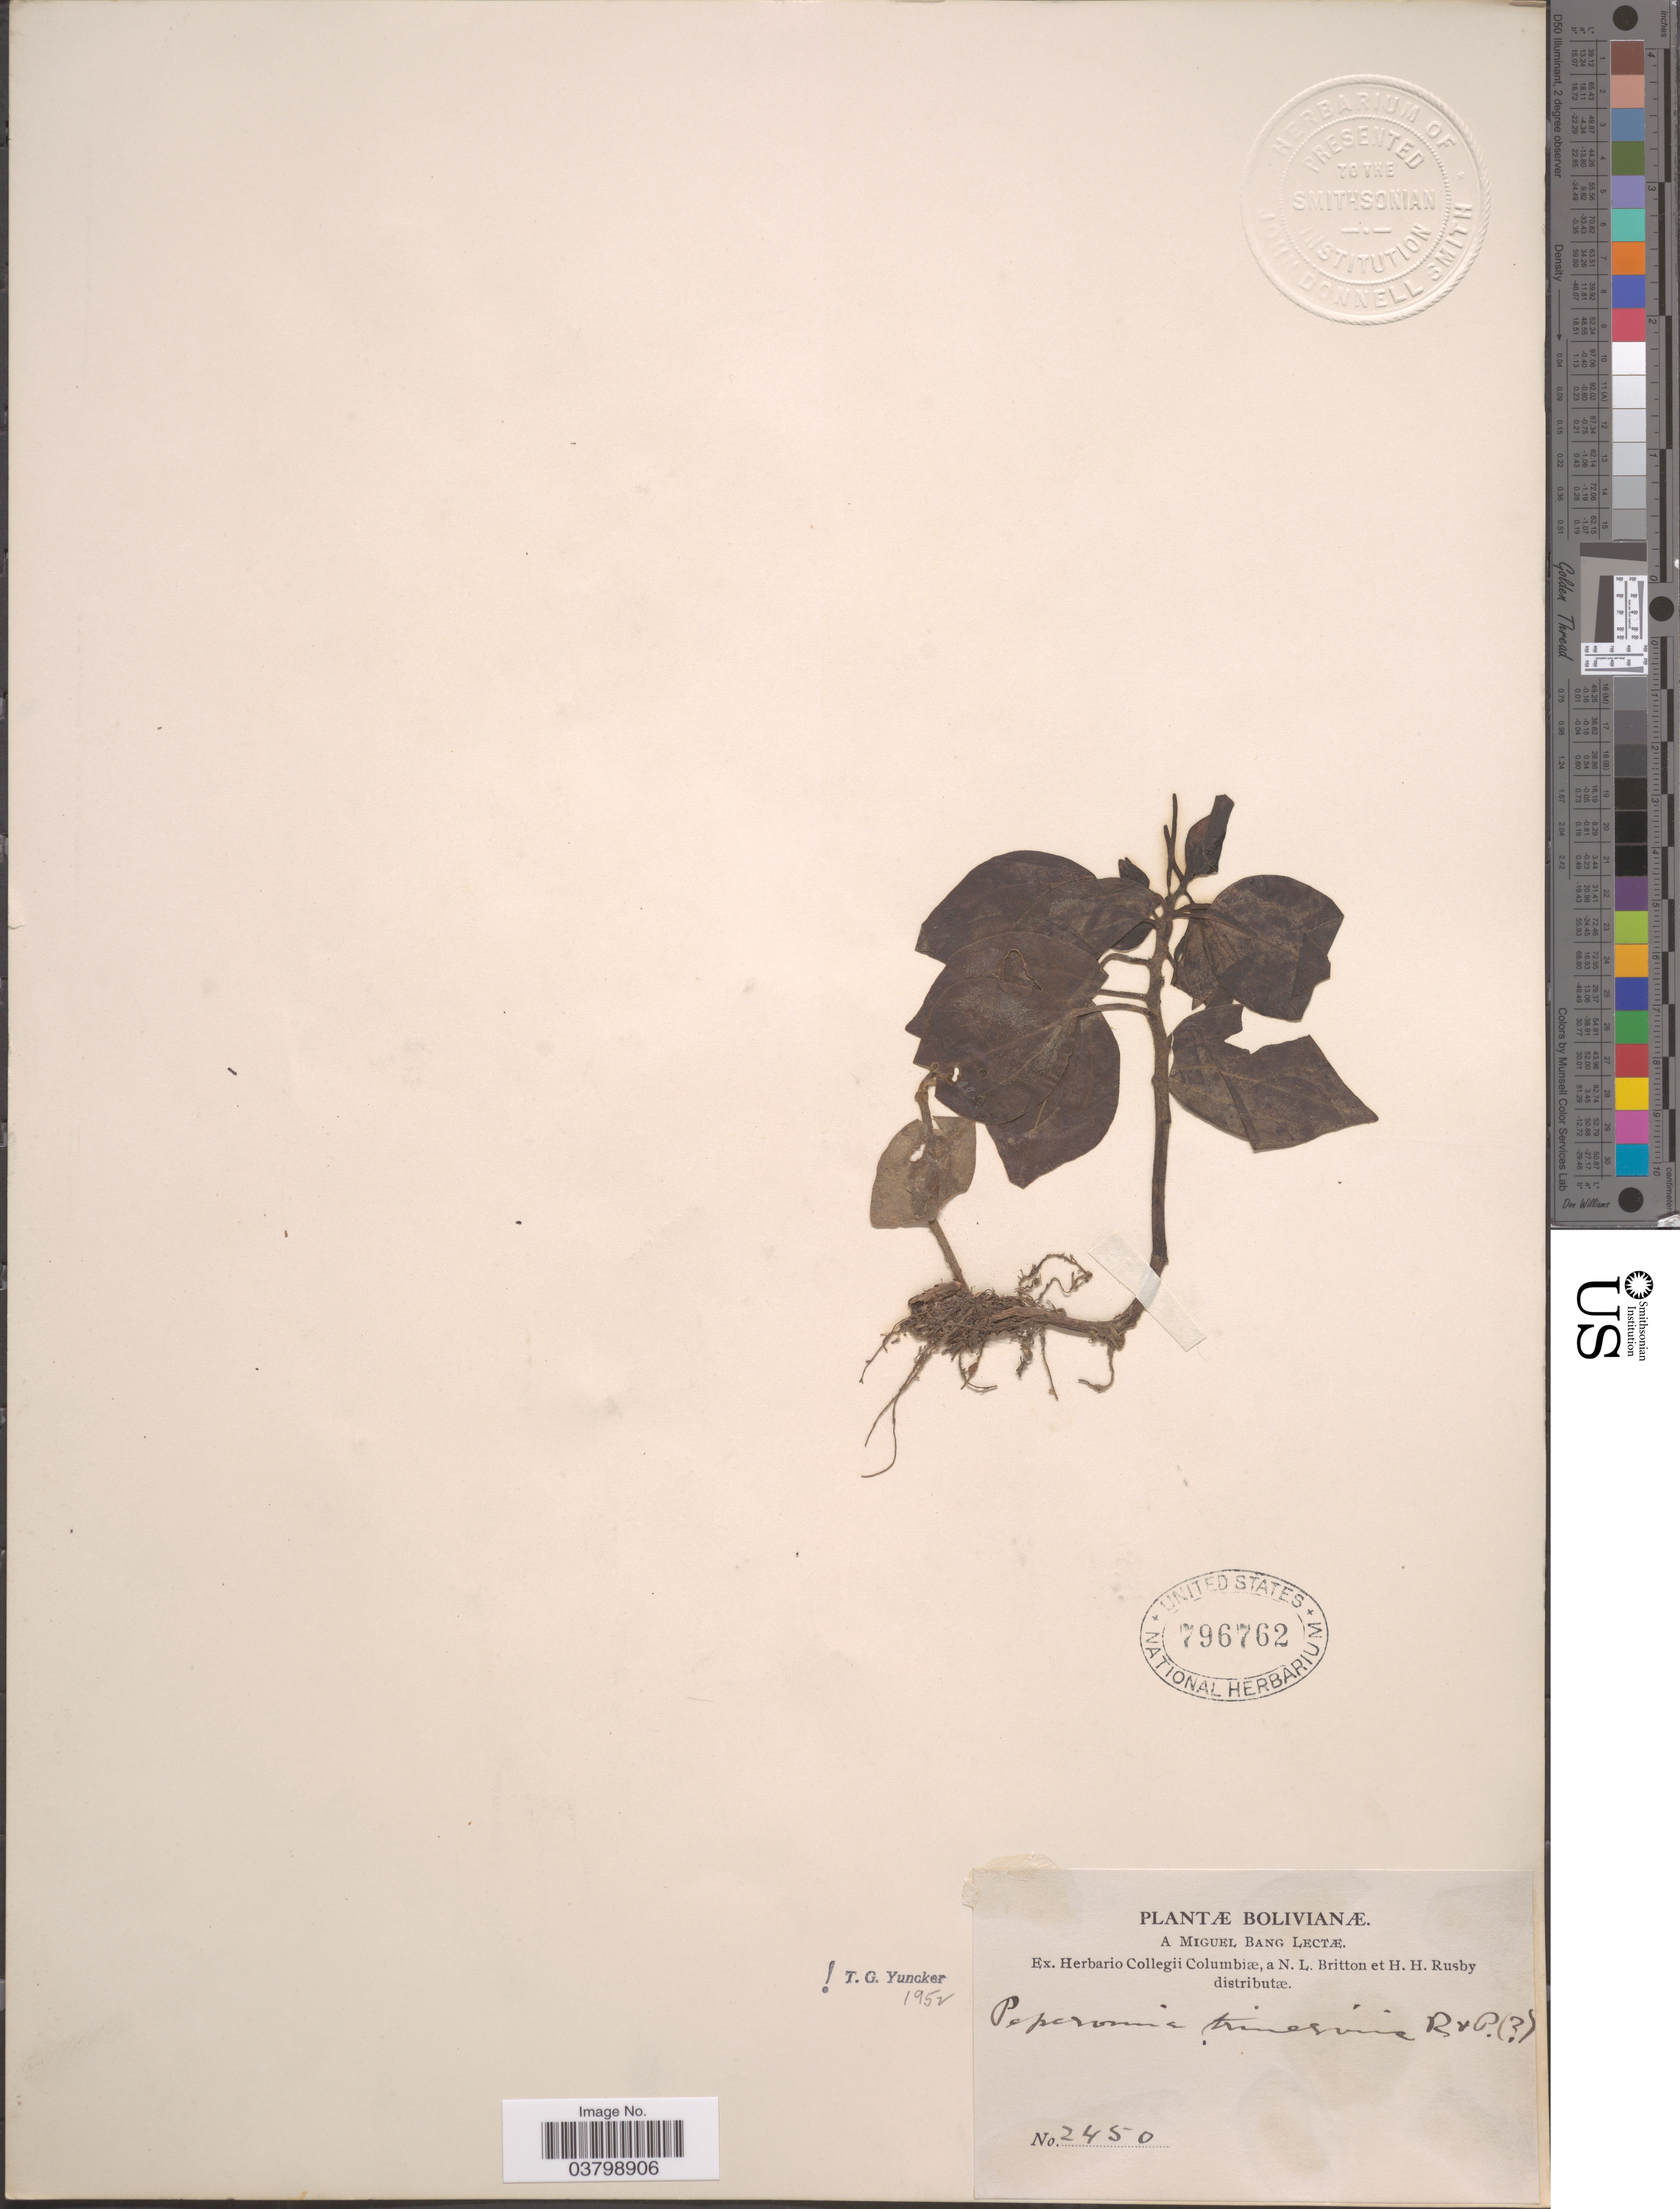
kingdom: Plantae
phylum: Tracheophyta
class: Magnoliopsida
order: Piperales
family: Piperaceae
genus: Peperomia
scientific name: Peperomia trinervis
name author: Ruiz & Pav.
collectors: M. Bang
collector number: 2450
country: Bolivia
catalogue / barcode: US 796762